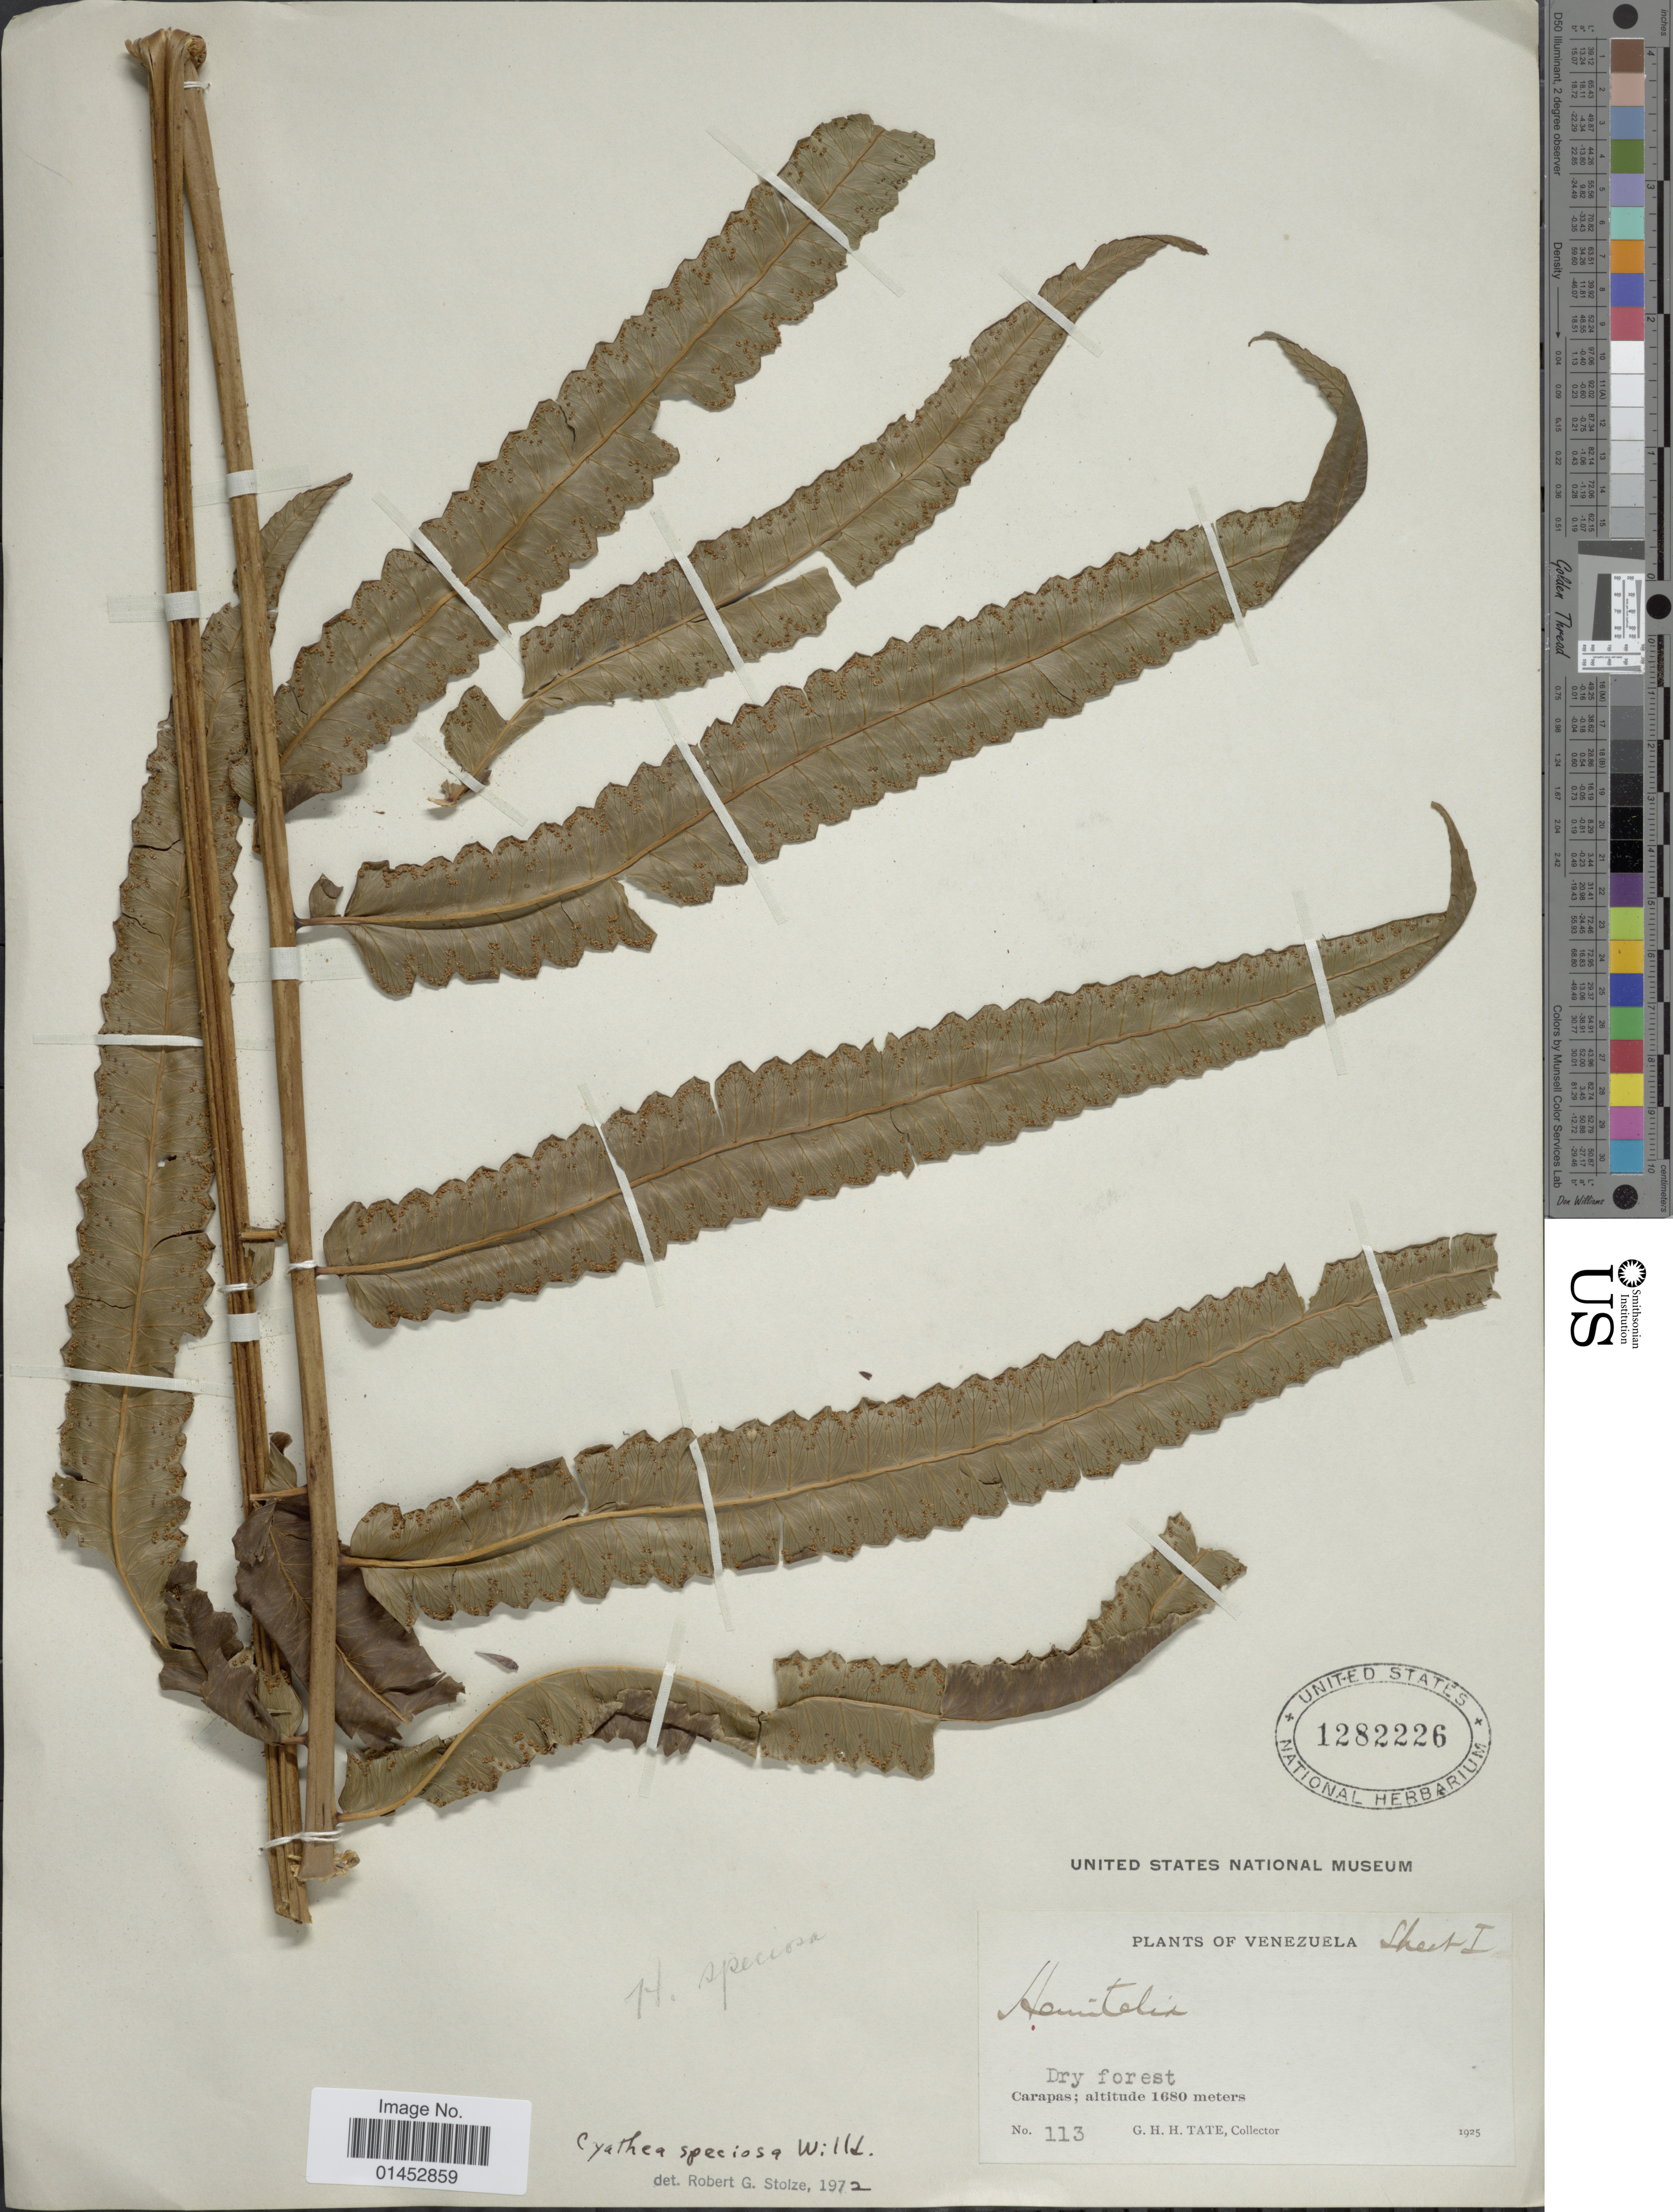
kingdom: Plantae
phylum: Tracheophyta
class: Polypodiopsida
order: Cyatheales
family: Cyatheaceae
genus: Cyathea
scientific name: Cyathea speciosa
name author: Humb. & Bonpl. ex Willd.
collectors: G. H. H.Tate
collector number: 113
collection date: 1925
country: Venezuela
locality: Carapas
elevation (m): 1680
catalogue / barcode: US 1282226